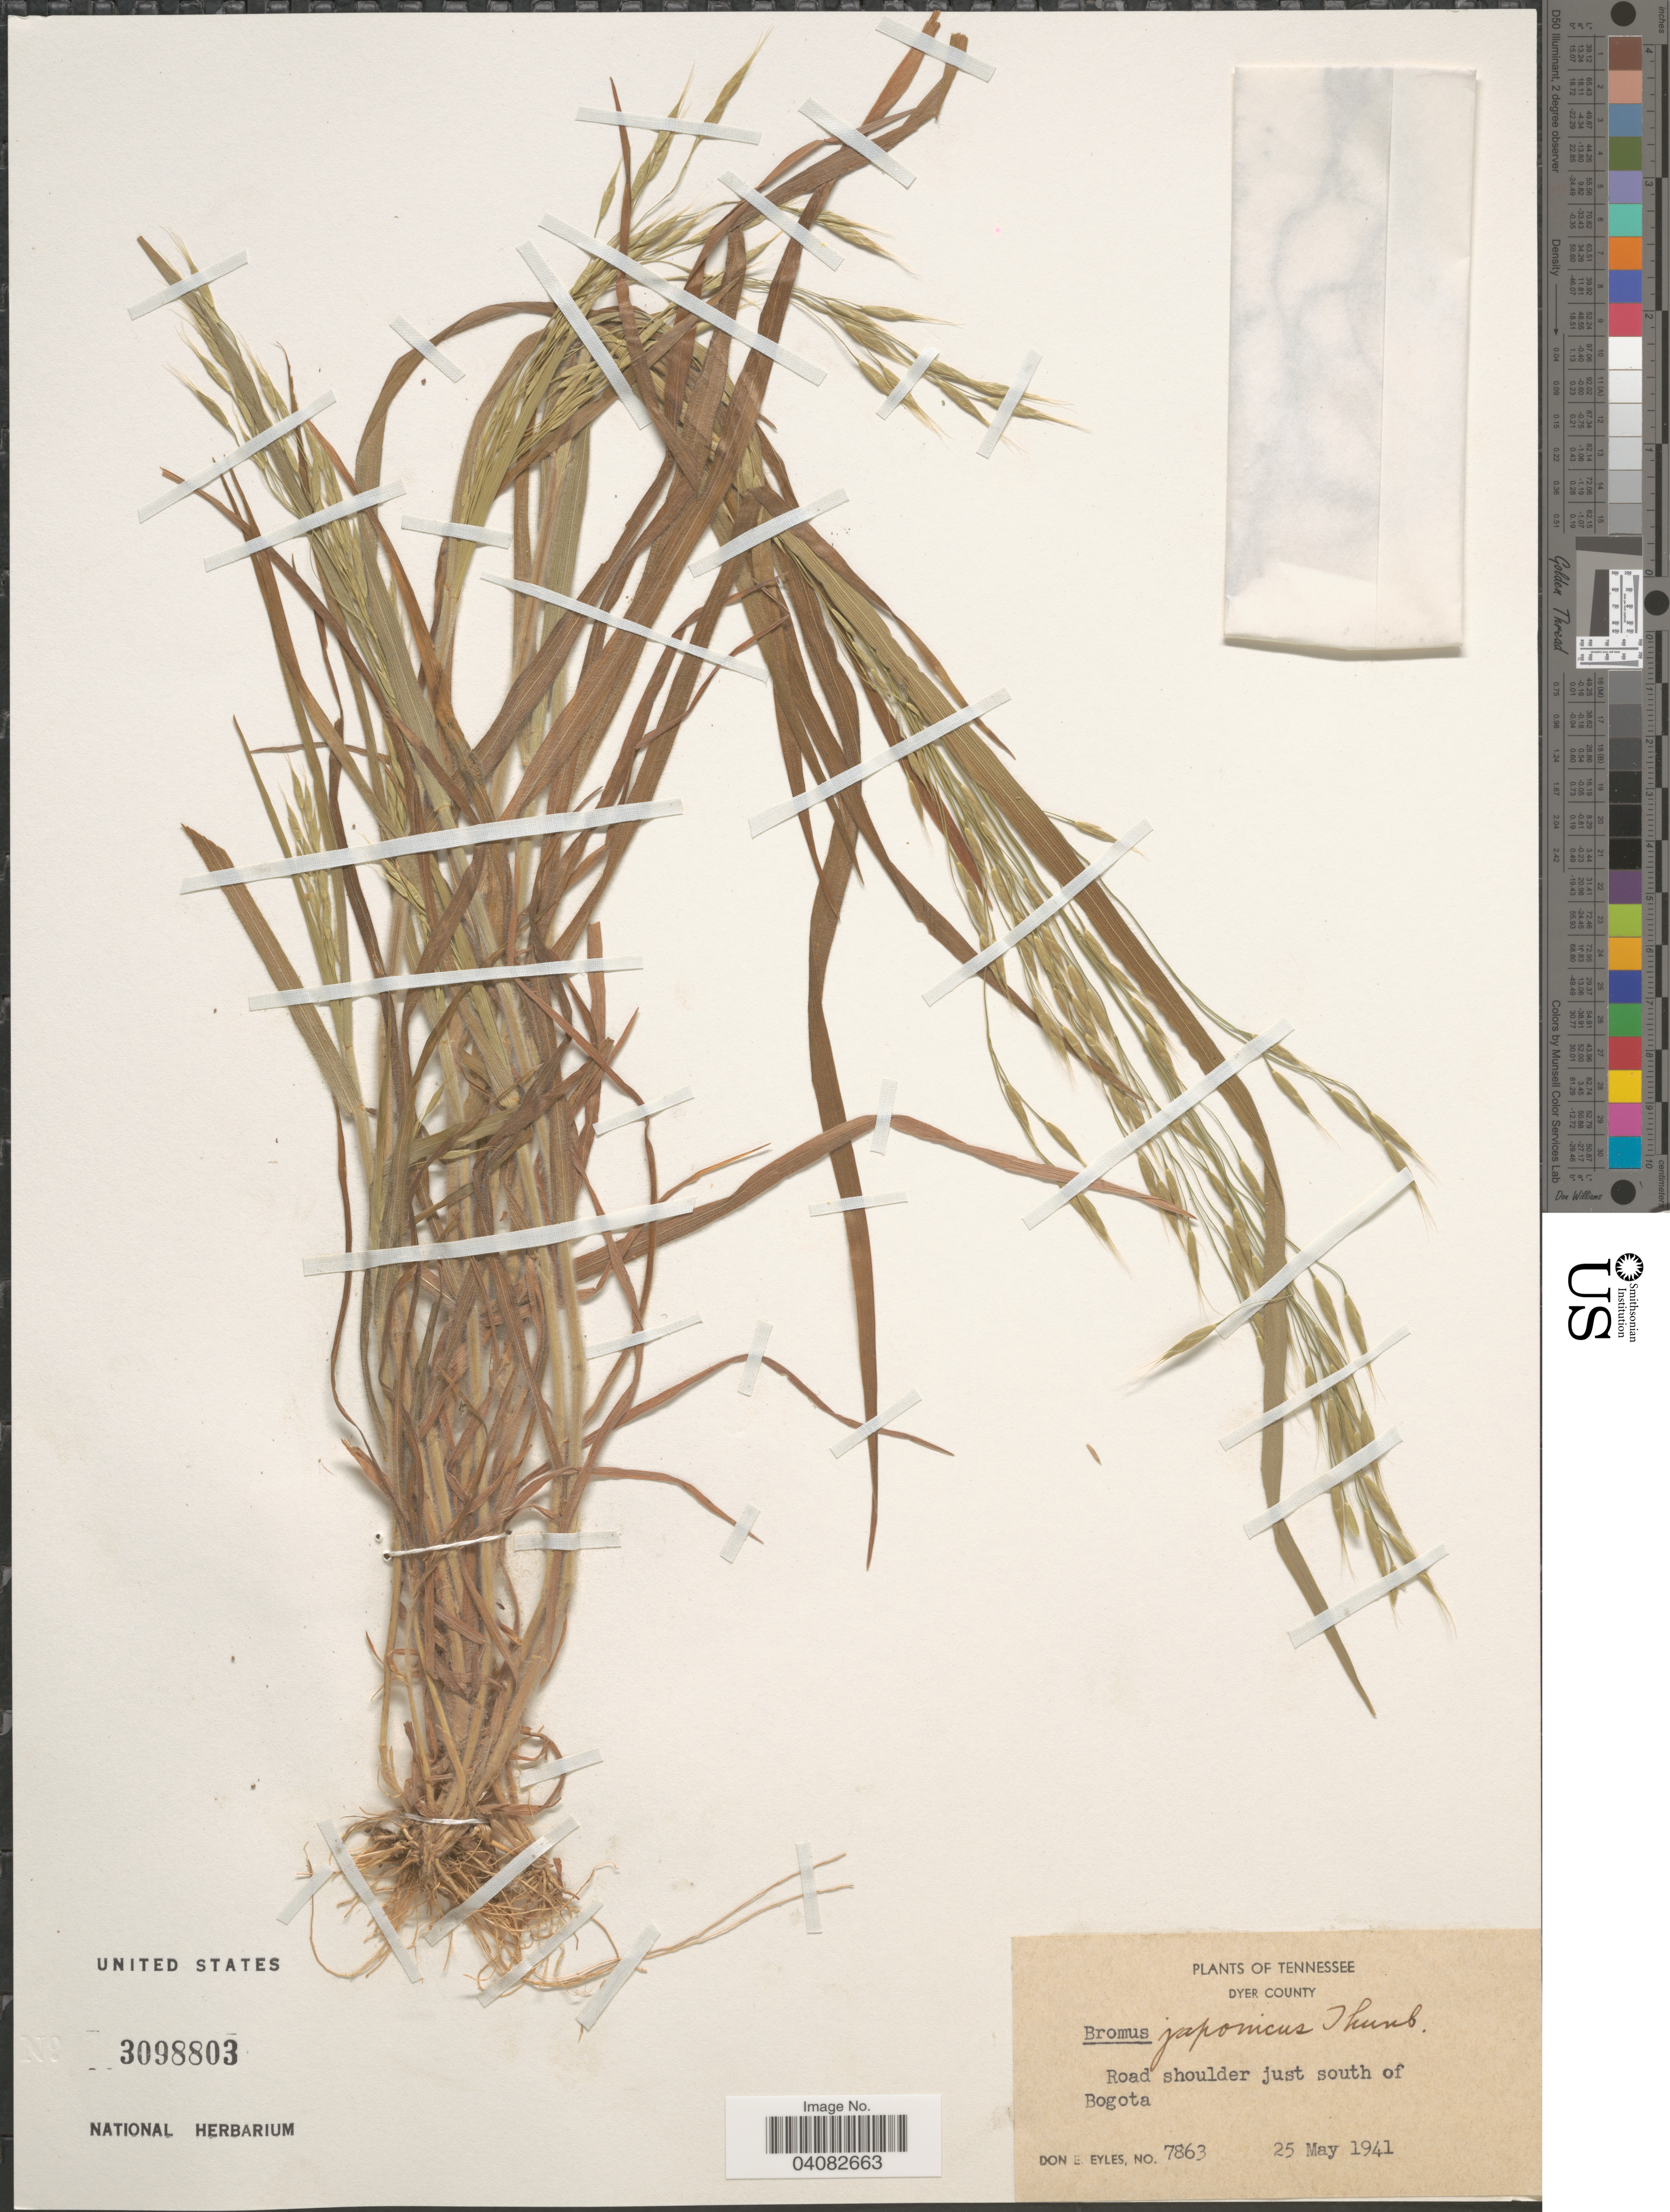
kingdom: Plantae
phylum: Tracheophyta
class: Liliopsida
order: Poales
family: Poaceae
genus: Bromus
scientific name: Bromus japonicus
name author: Houtt.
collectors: D. Eyles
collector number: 7863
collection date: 1941-05-25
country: United States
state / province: Tennessee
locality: Road shoulder just south of Bogota. Dyer County.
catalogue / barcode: US 3098803